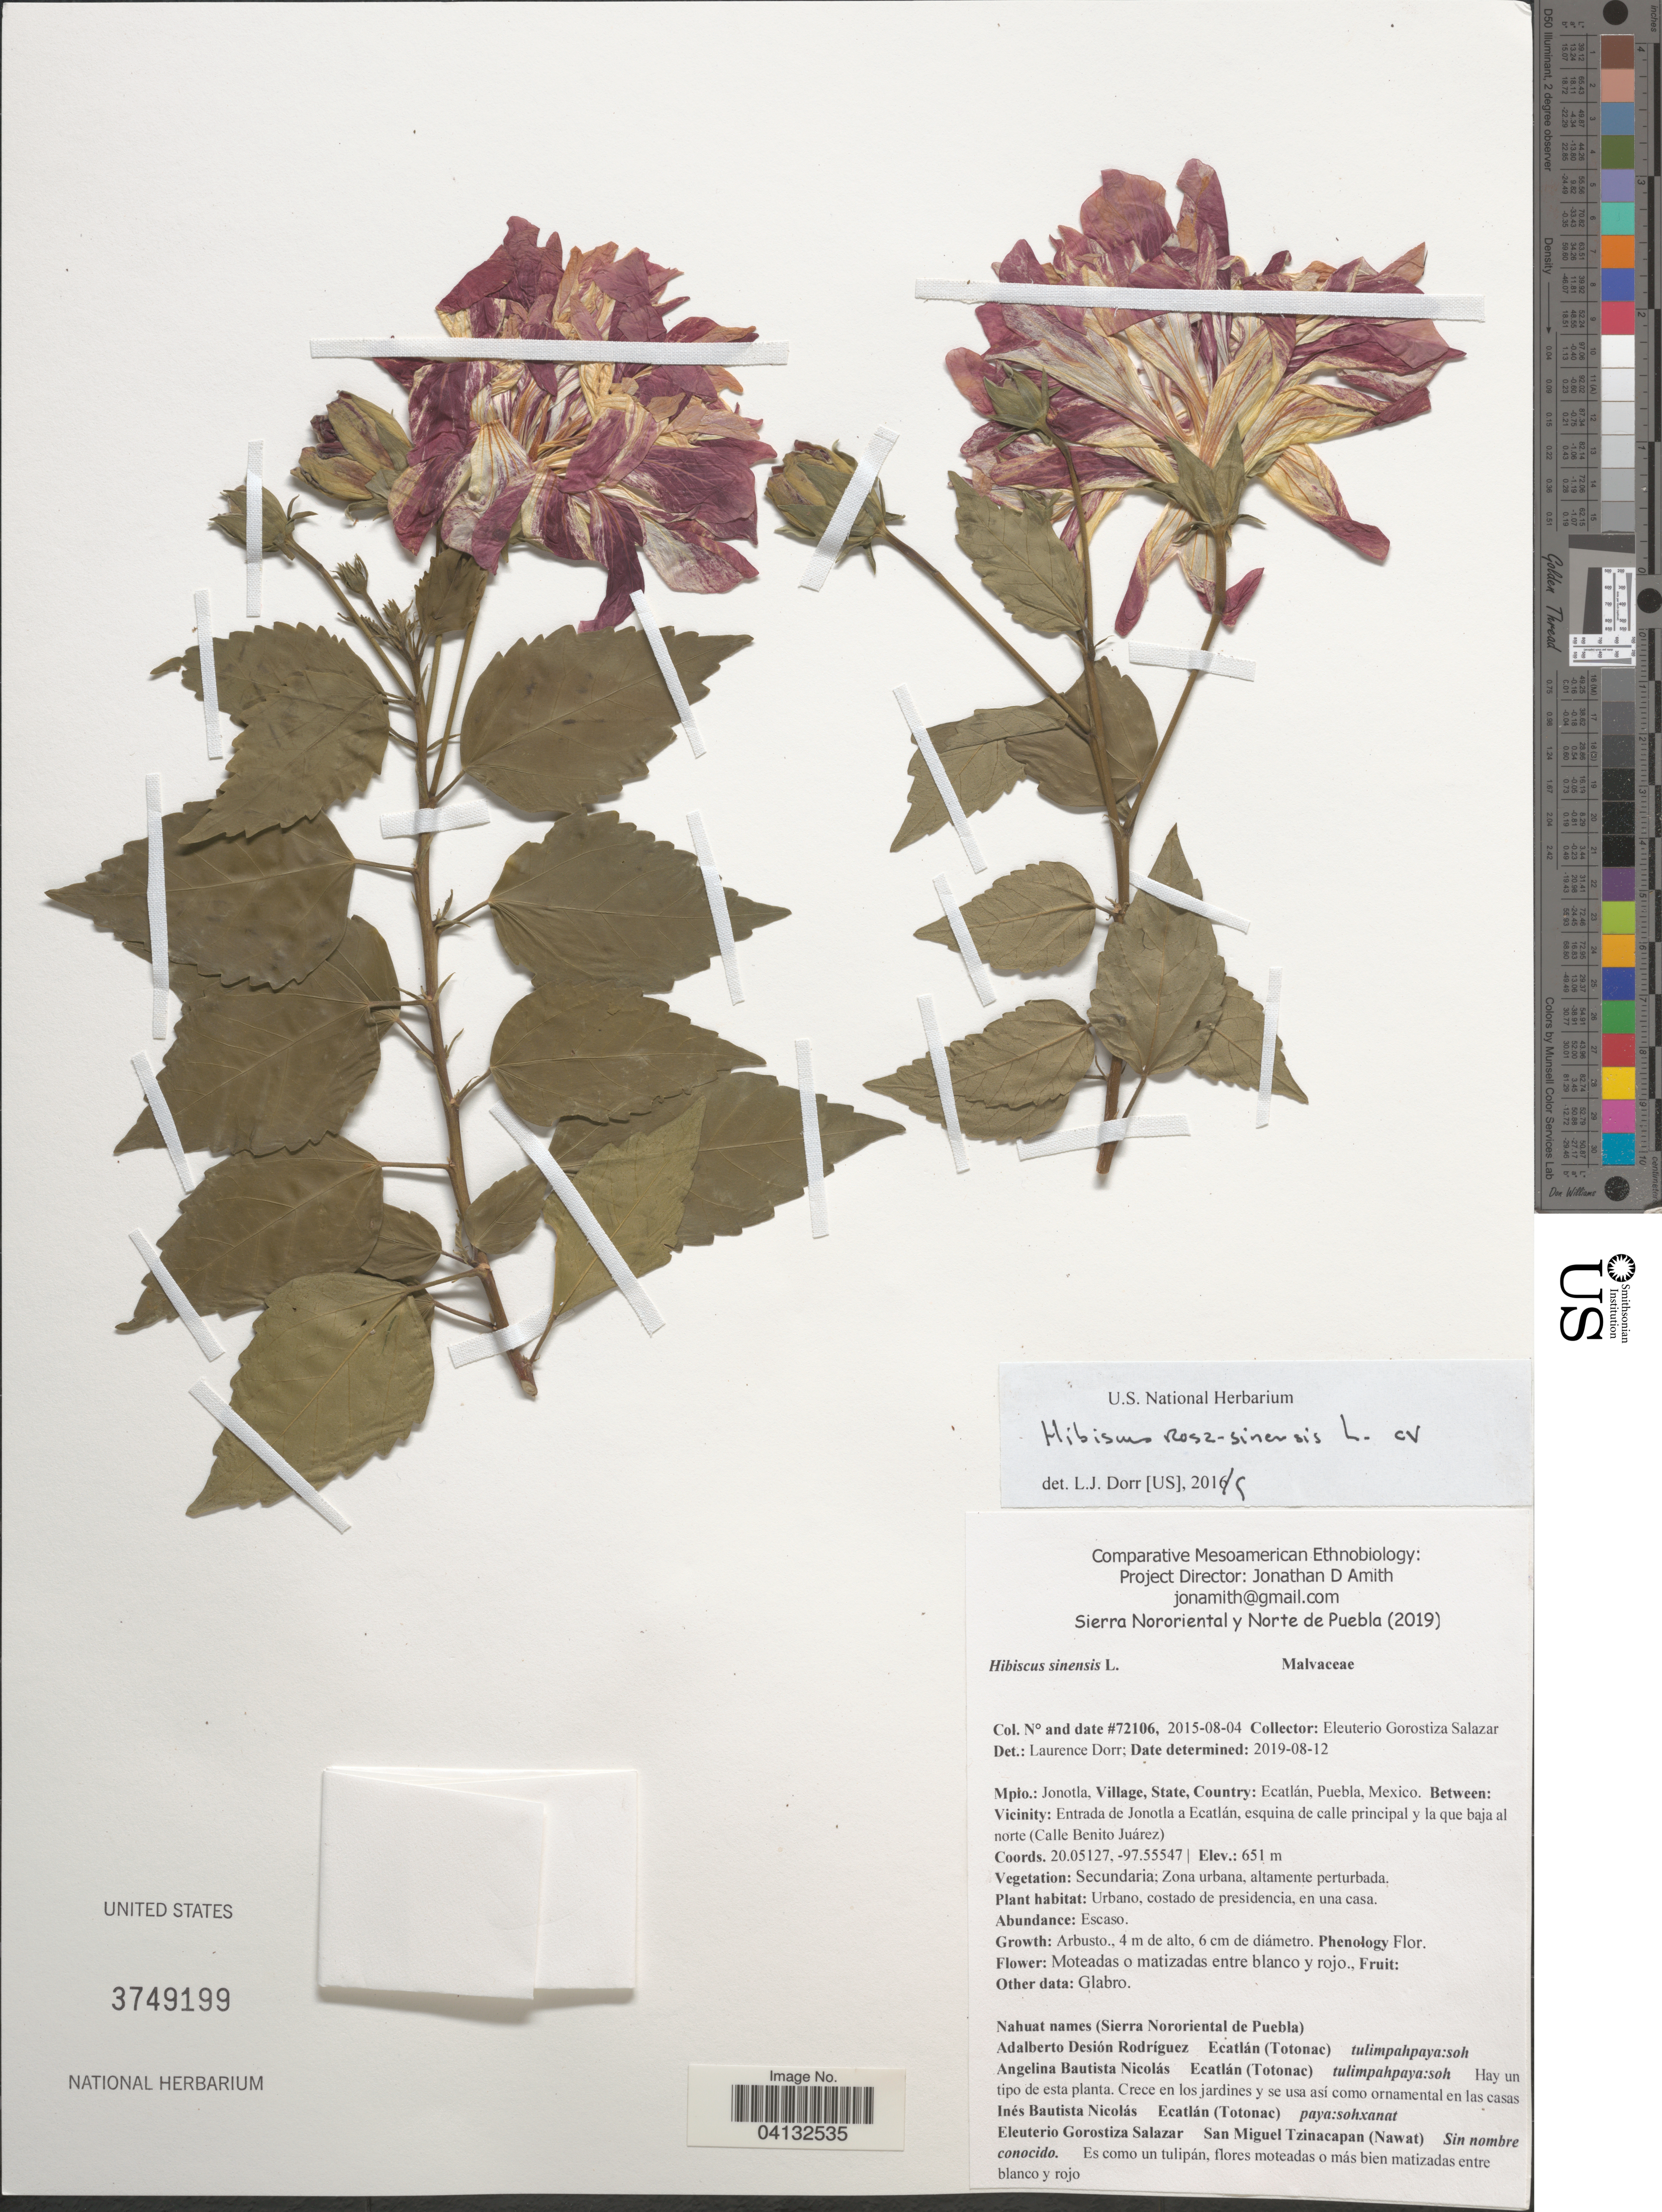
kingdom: Plantae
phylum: Tracheophyta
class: Magnoliopsida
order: Malvales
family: Malvaceae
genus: Hibiscus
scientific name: Hibiscus rosa-sinensis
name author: L.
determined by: Dorr, L. J., (BOT), Smithsonian Institution - National Museum of Natural History (UNITED STATES)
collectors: E. Gorostiza S.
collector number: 72106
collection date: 2015-08-04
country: Mexico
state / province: Puebla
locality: Mpio.: Jonotla, Village: Ecatlán. Between: Vicinity: Entrada de Jonotla a Ecatlán, esquina de calle principal y la que baja al norte (Calle Benito Juárez).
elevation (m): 651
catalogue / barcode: US 3749199